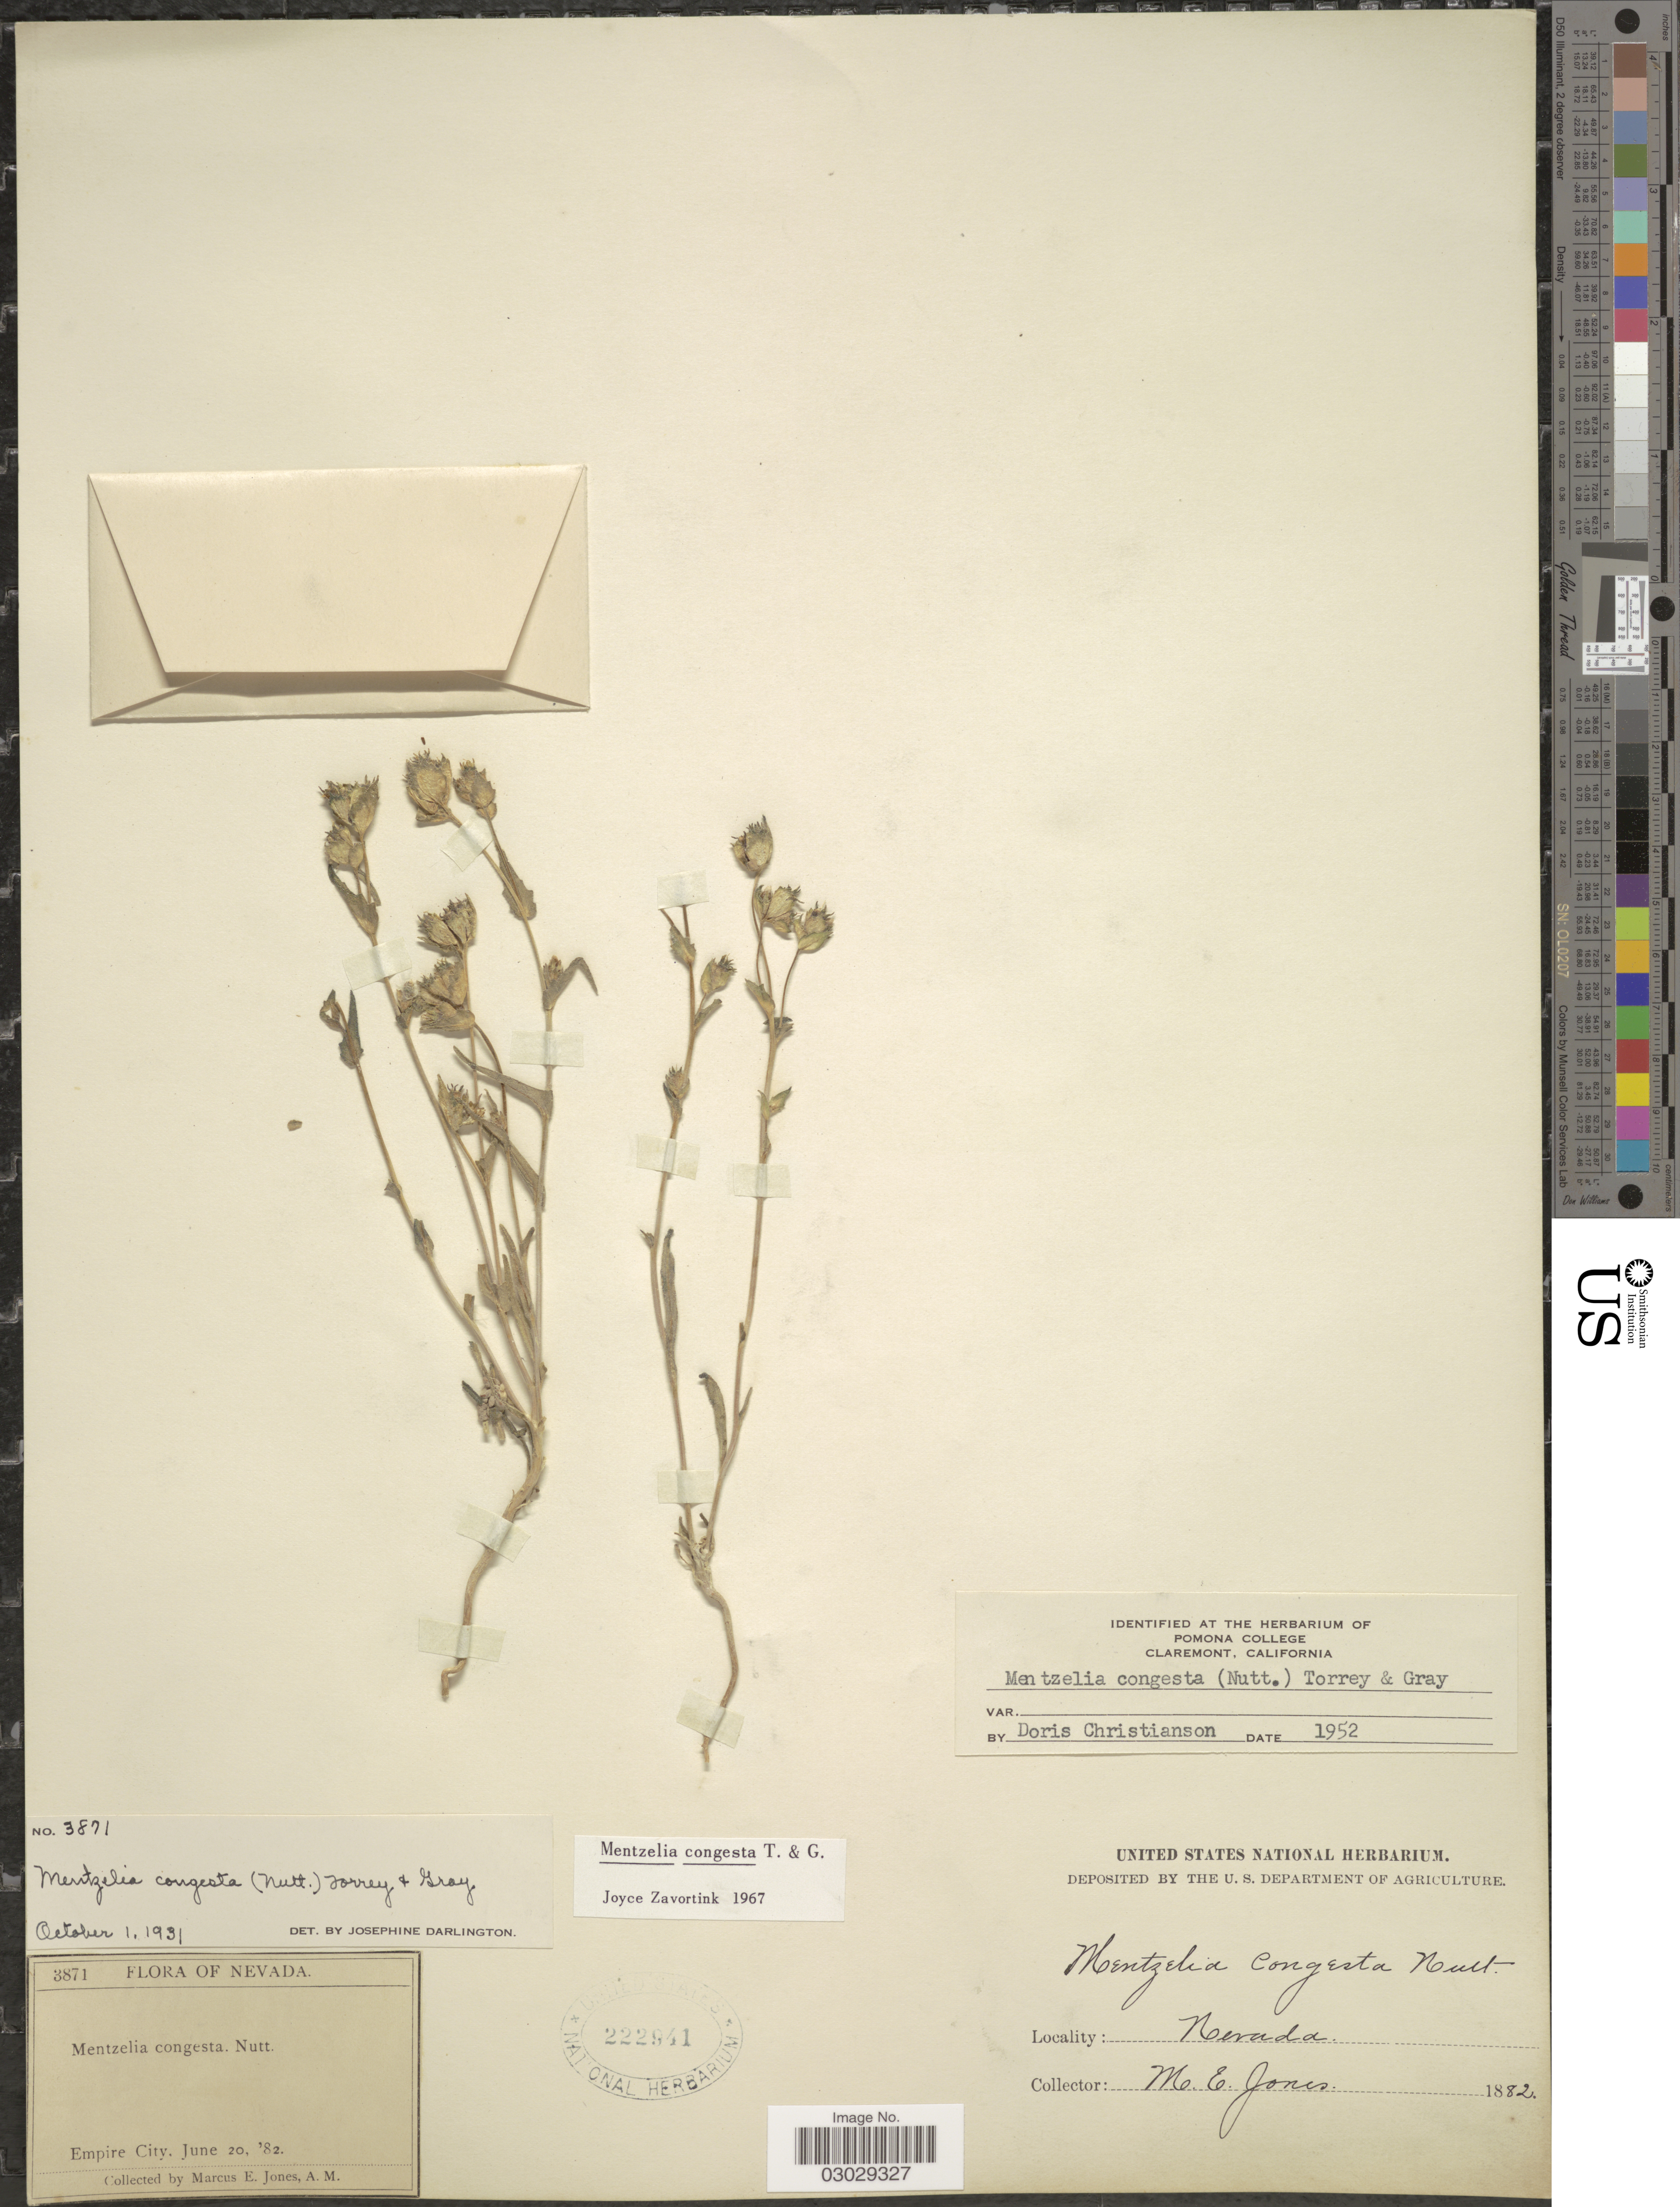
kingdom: Plantae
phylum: Tracheophyta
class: Magnoliopsida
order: Cornales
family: Loasaceae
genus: Mentzelia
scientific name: Mentzelia congesta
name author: Torr. & A. Gray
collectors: M. E. Jones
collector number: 3871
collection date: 1882-06-20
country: United States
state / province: Nevada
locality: Empire City.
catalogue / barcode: US 222941